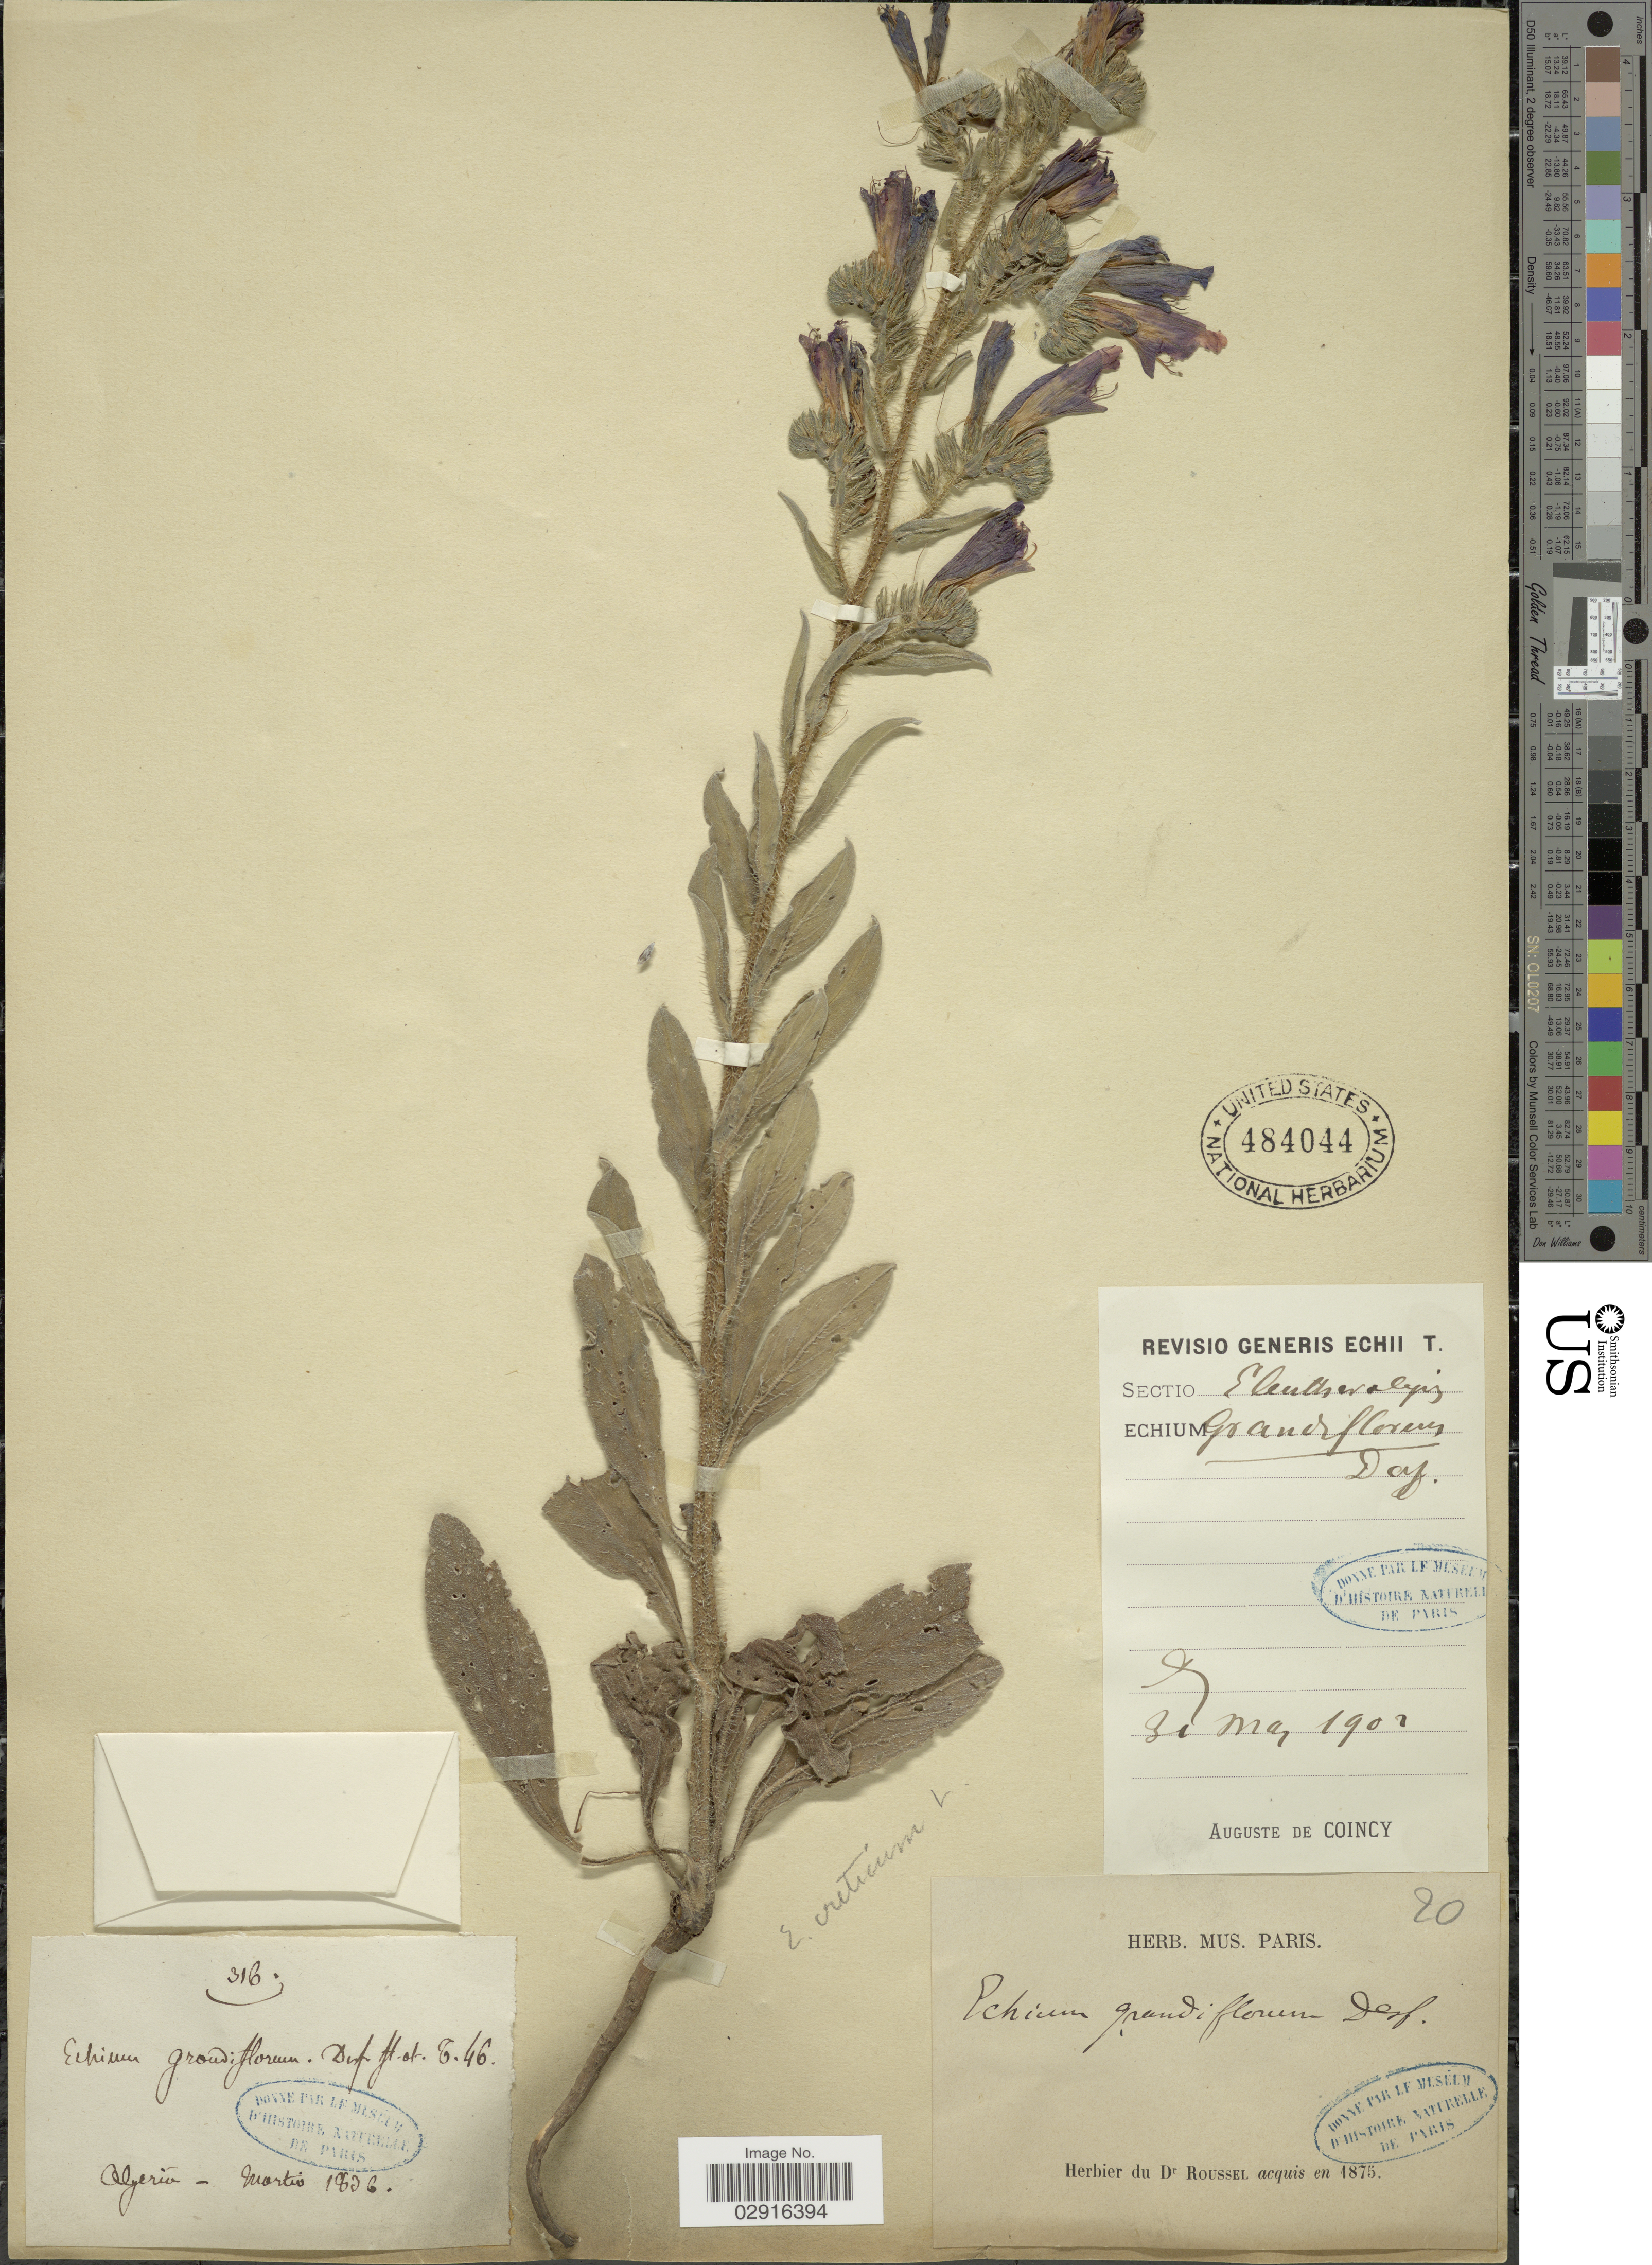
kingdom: Plantae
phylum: Tracheophyta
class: Magnoliopsida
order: Boraginales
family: Boraginaceae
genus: Echium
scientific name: Echium grandiflorum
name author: Salisb.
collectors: ex herb. Mus. Paris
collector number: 316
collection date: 1836-03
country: Algeria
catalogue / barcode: US 484044